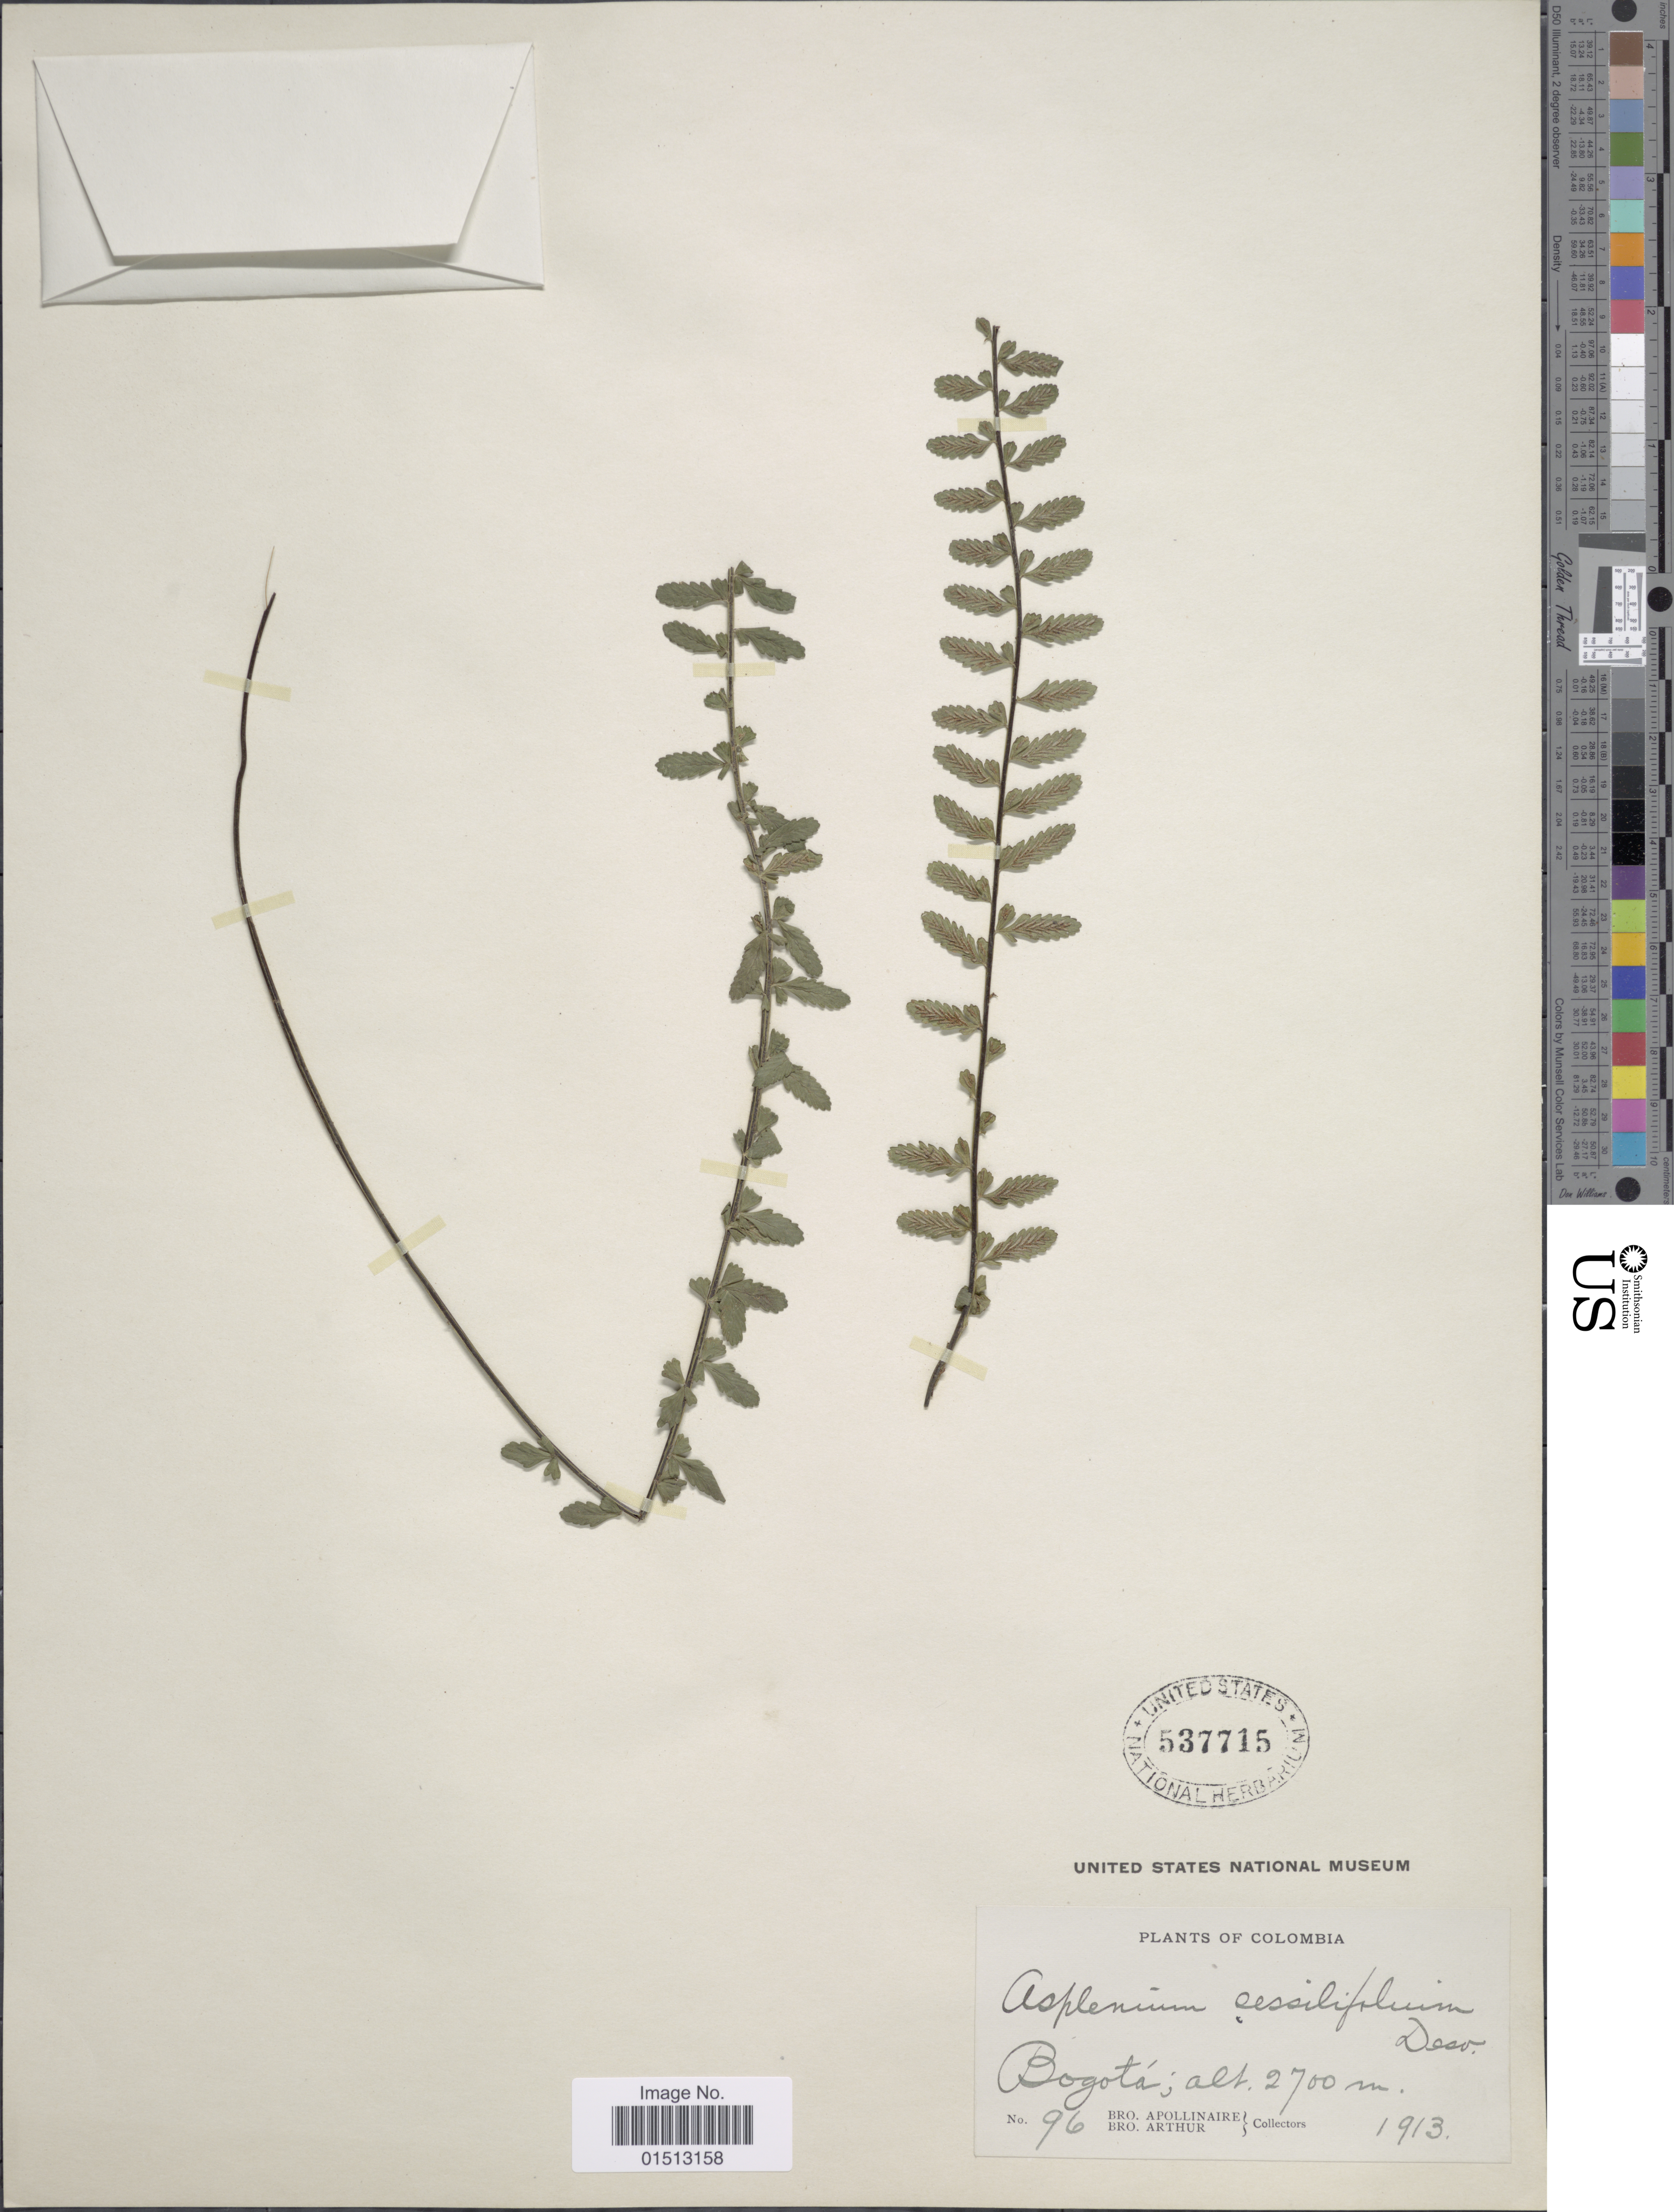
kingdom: Plantae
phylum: Tracheophyta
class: Polypodiopsida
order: Polypodiales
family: Aspleniaceae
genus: Asplenium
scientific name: Asplenium sessilifolium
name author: Desv.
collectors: Bro. Apollinaire & Bro. Arthur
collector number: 96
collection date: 1913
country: Colombia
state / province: Bogota D.C.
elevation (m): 2700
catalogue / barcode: US 537715